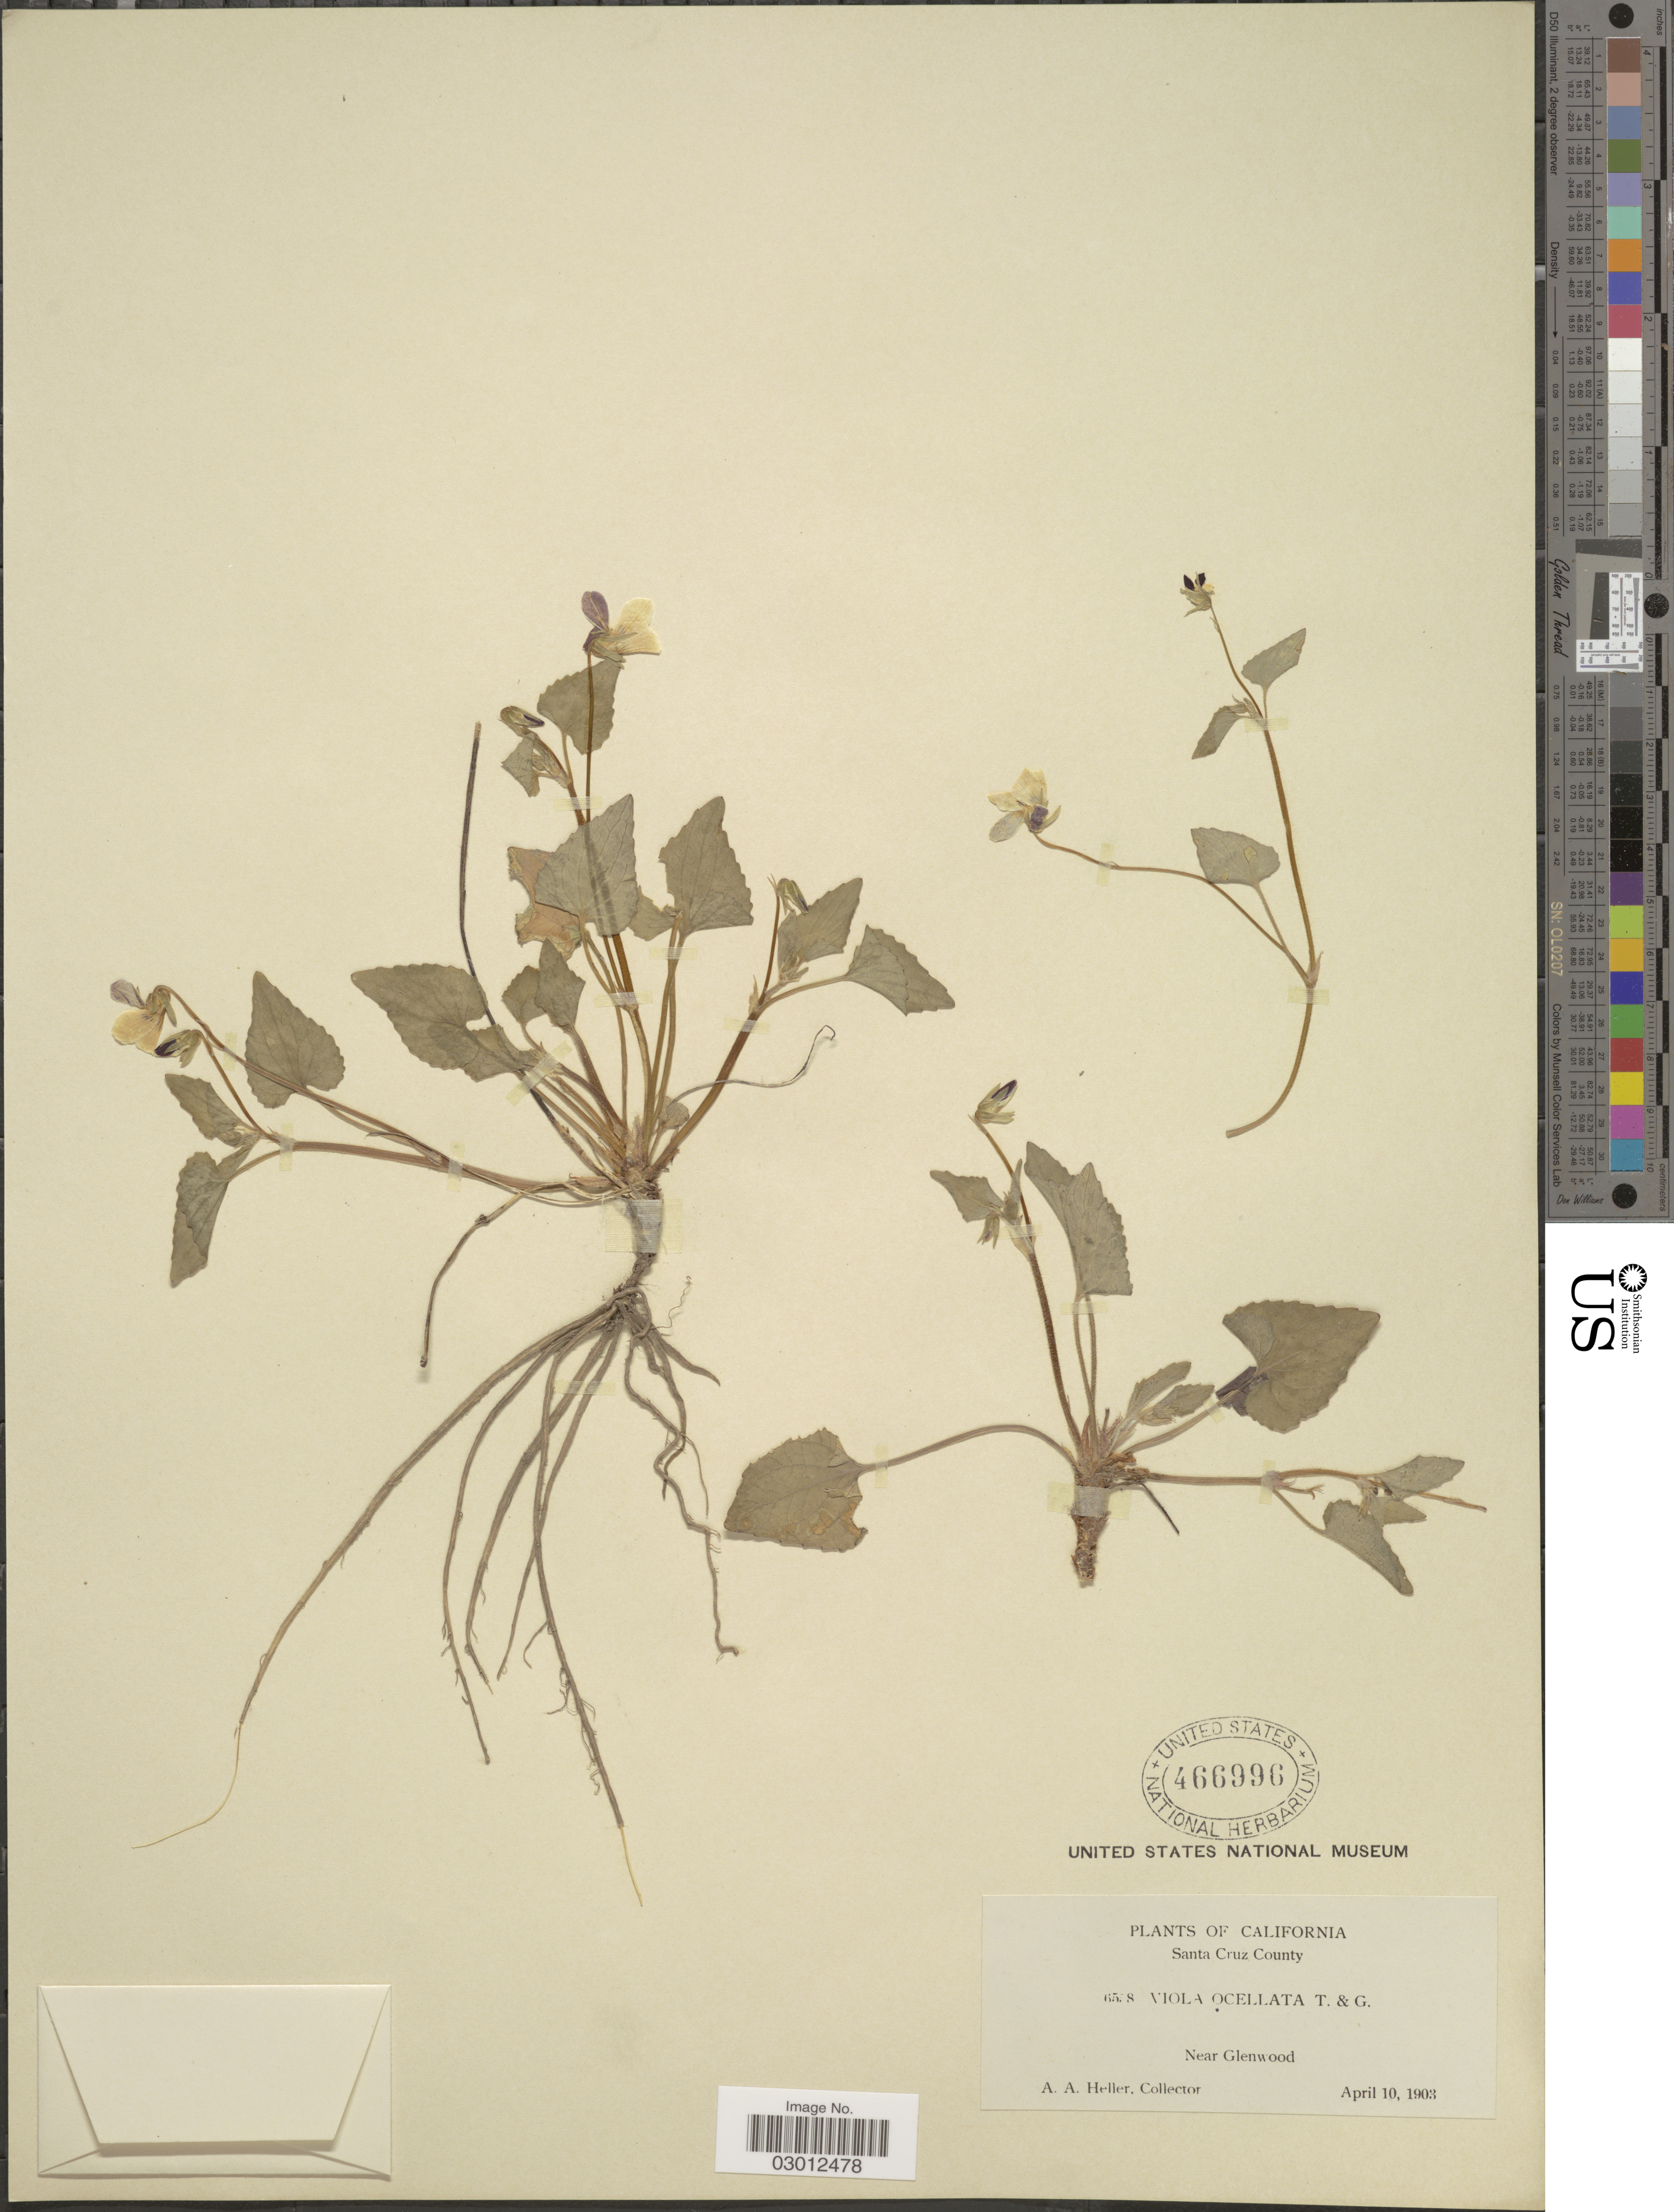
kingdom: Plantae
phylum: Tracheophyta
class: Magnoliopsida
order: Malpighiales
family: Violaceae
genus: Viola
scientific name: Viola ocellata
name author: Torr. & A. Gray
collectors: A. A. Heller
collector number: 6558*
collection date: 1903-04-10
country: United States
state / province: California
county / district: Santa Cruz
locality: Santa Cruz County. Near Glenwood.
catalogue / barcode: US 466996